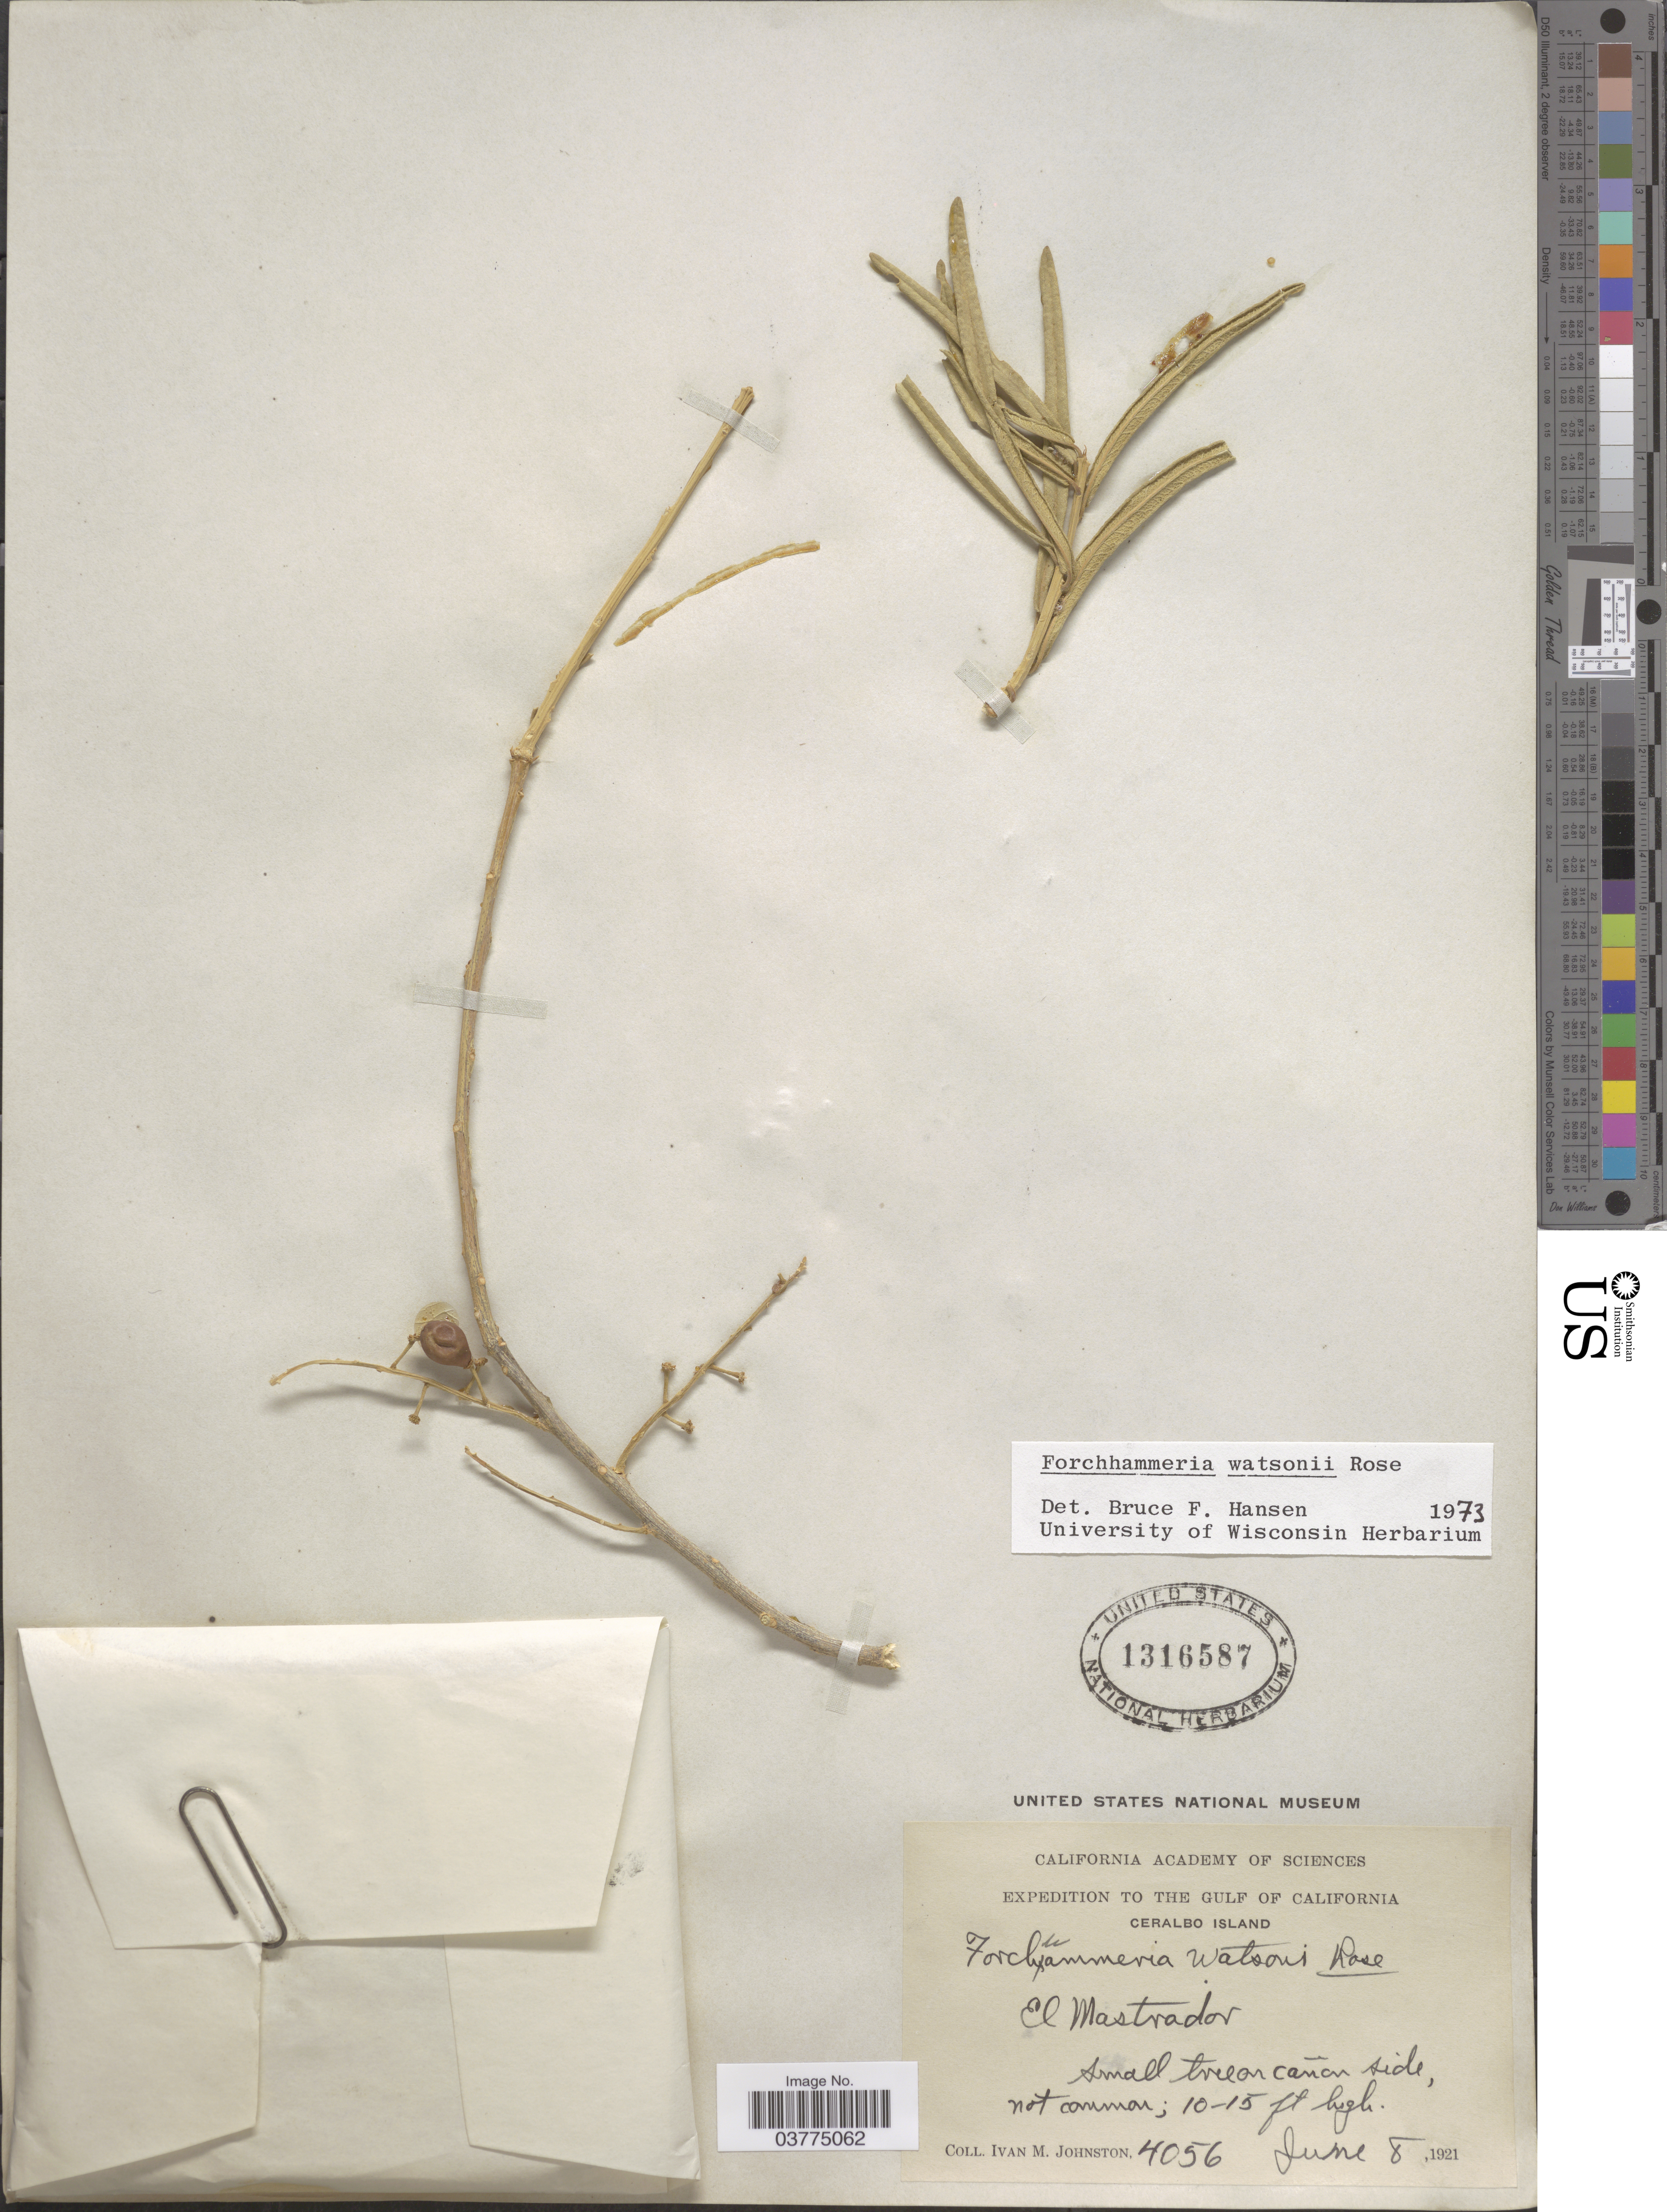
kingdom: Plantae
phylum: Tracheophyta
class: Magnoliopsida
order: Brassicales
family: Stixaceae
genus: Forchhammeria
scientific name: Forchhammeria watsonii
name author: Rose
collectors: I.M. Johnston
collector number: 4056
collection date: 1921-06-08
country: Mexico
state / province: Baja California Sur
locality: The Gulf of California. Ceralbo Island. El Mastrador.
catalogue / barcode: US 1316587